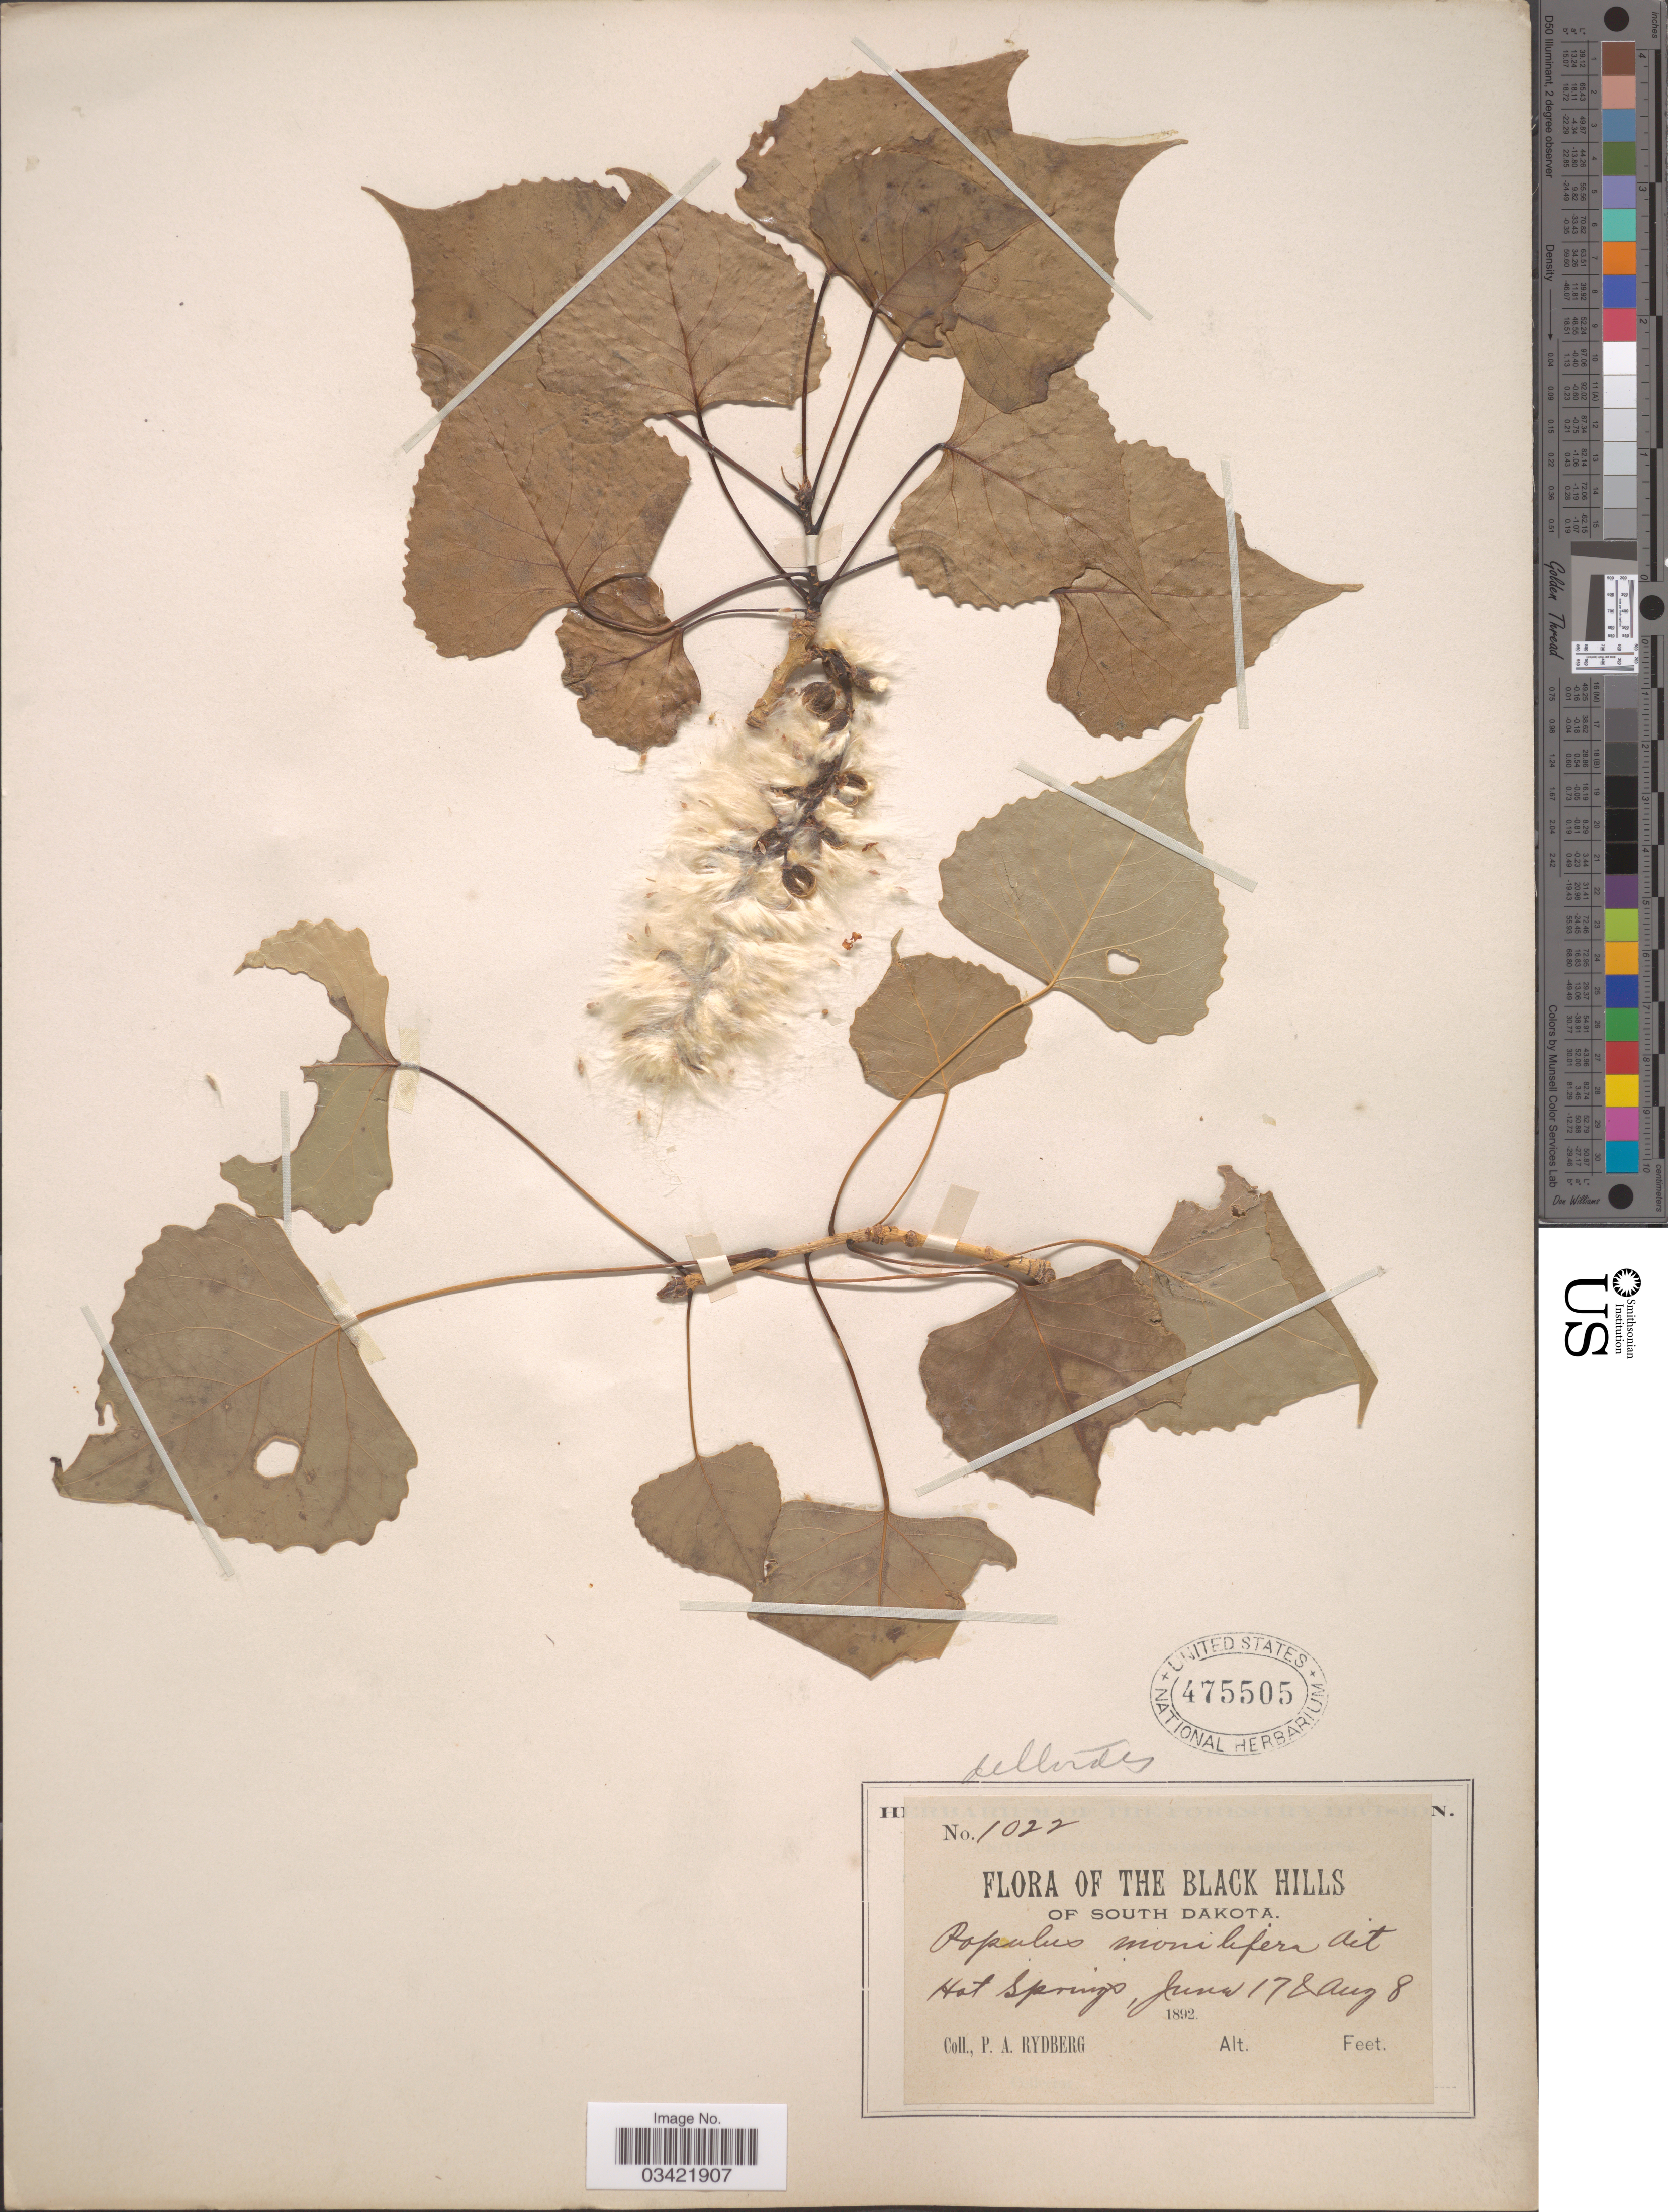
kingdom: Plantae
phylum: Tracheophyta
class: Magnoliopsida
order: Malpighiales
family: Salicaceae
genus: Populus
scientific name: Populus deltoides subsp. monilifera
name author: (Aiton) Eckenw.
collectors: P. A. Rydberg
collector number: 1022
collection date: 1892-06-17/1892-08-08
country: United States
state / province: South Dakota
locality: The Black Hills of South Dakota. Hot Springs.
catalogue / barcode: US 475505